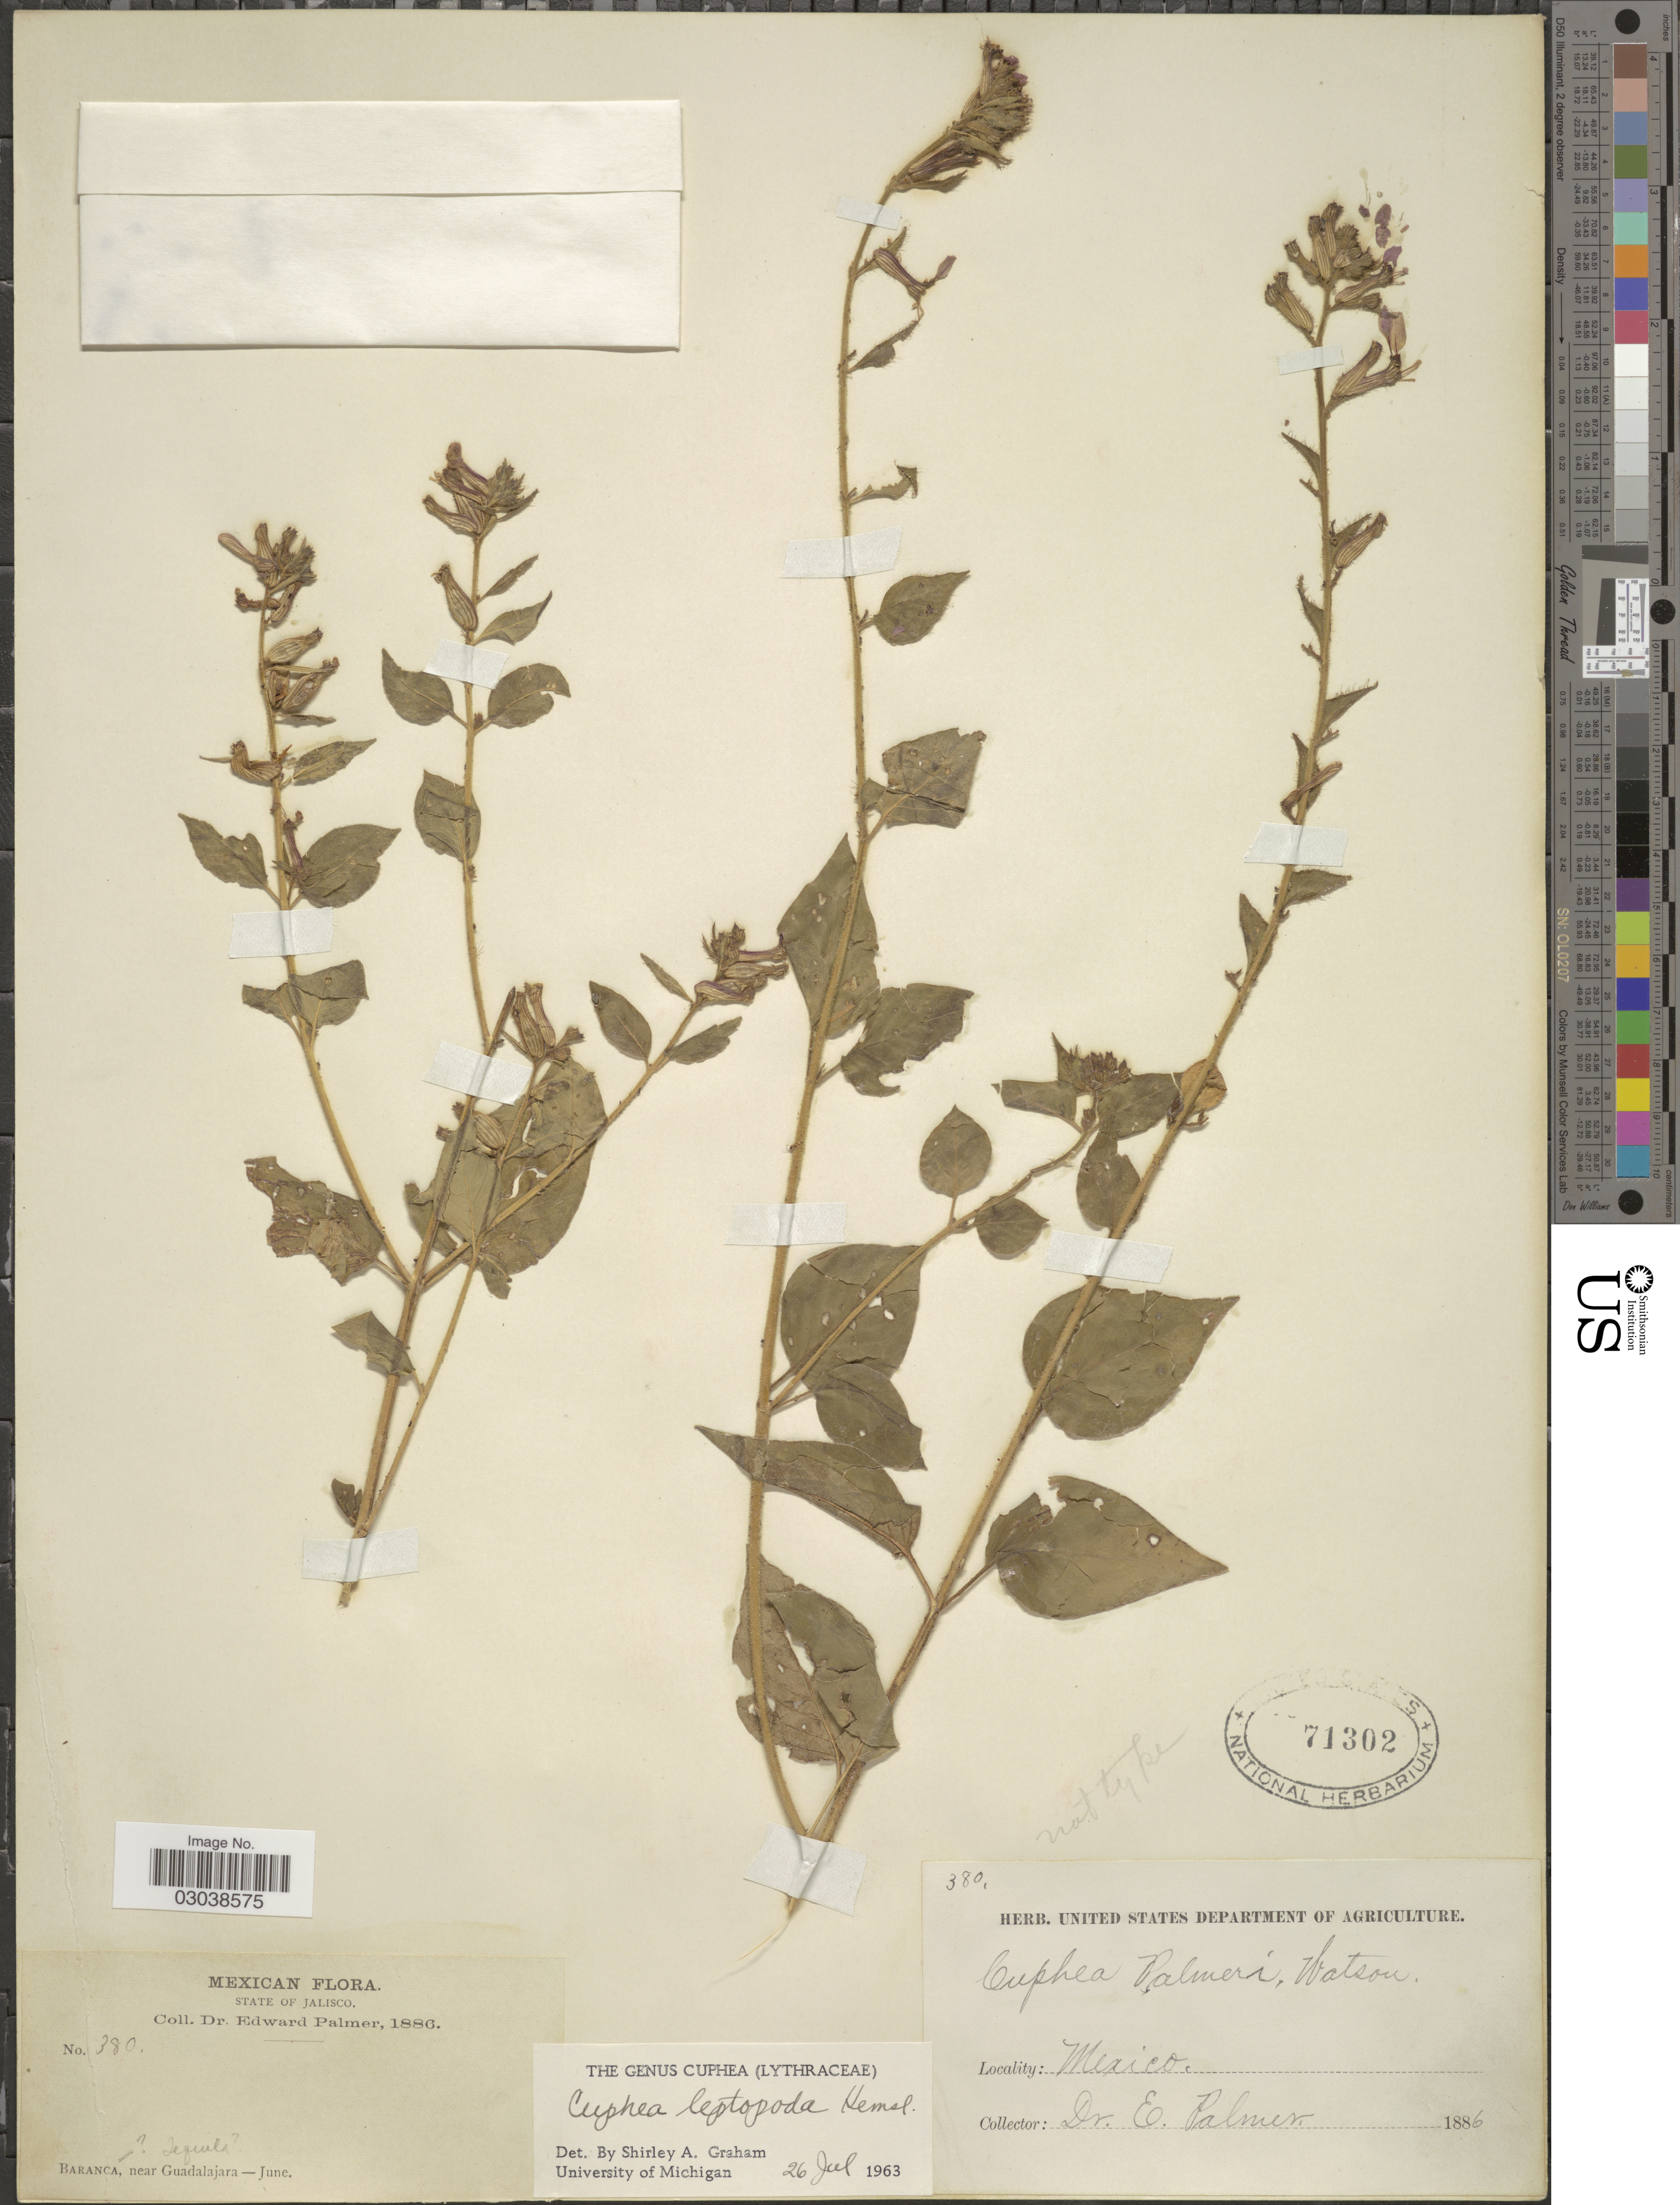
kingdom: Plantae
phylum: Tracheophyta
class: Magnoliopsida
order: Myrtales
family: Lythraceae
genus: Cuphea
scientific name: Cuphea leptopoda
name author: Hemsl.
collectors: E. Palmer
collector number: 380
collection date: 1886-06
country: Mexico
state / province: Jalisco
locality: Baranca, near Guadalajara.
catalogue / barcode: US 71302